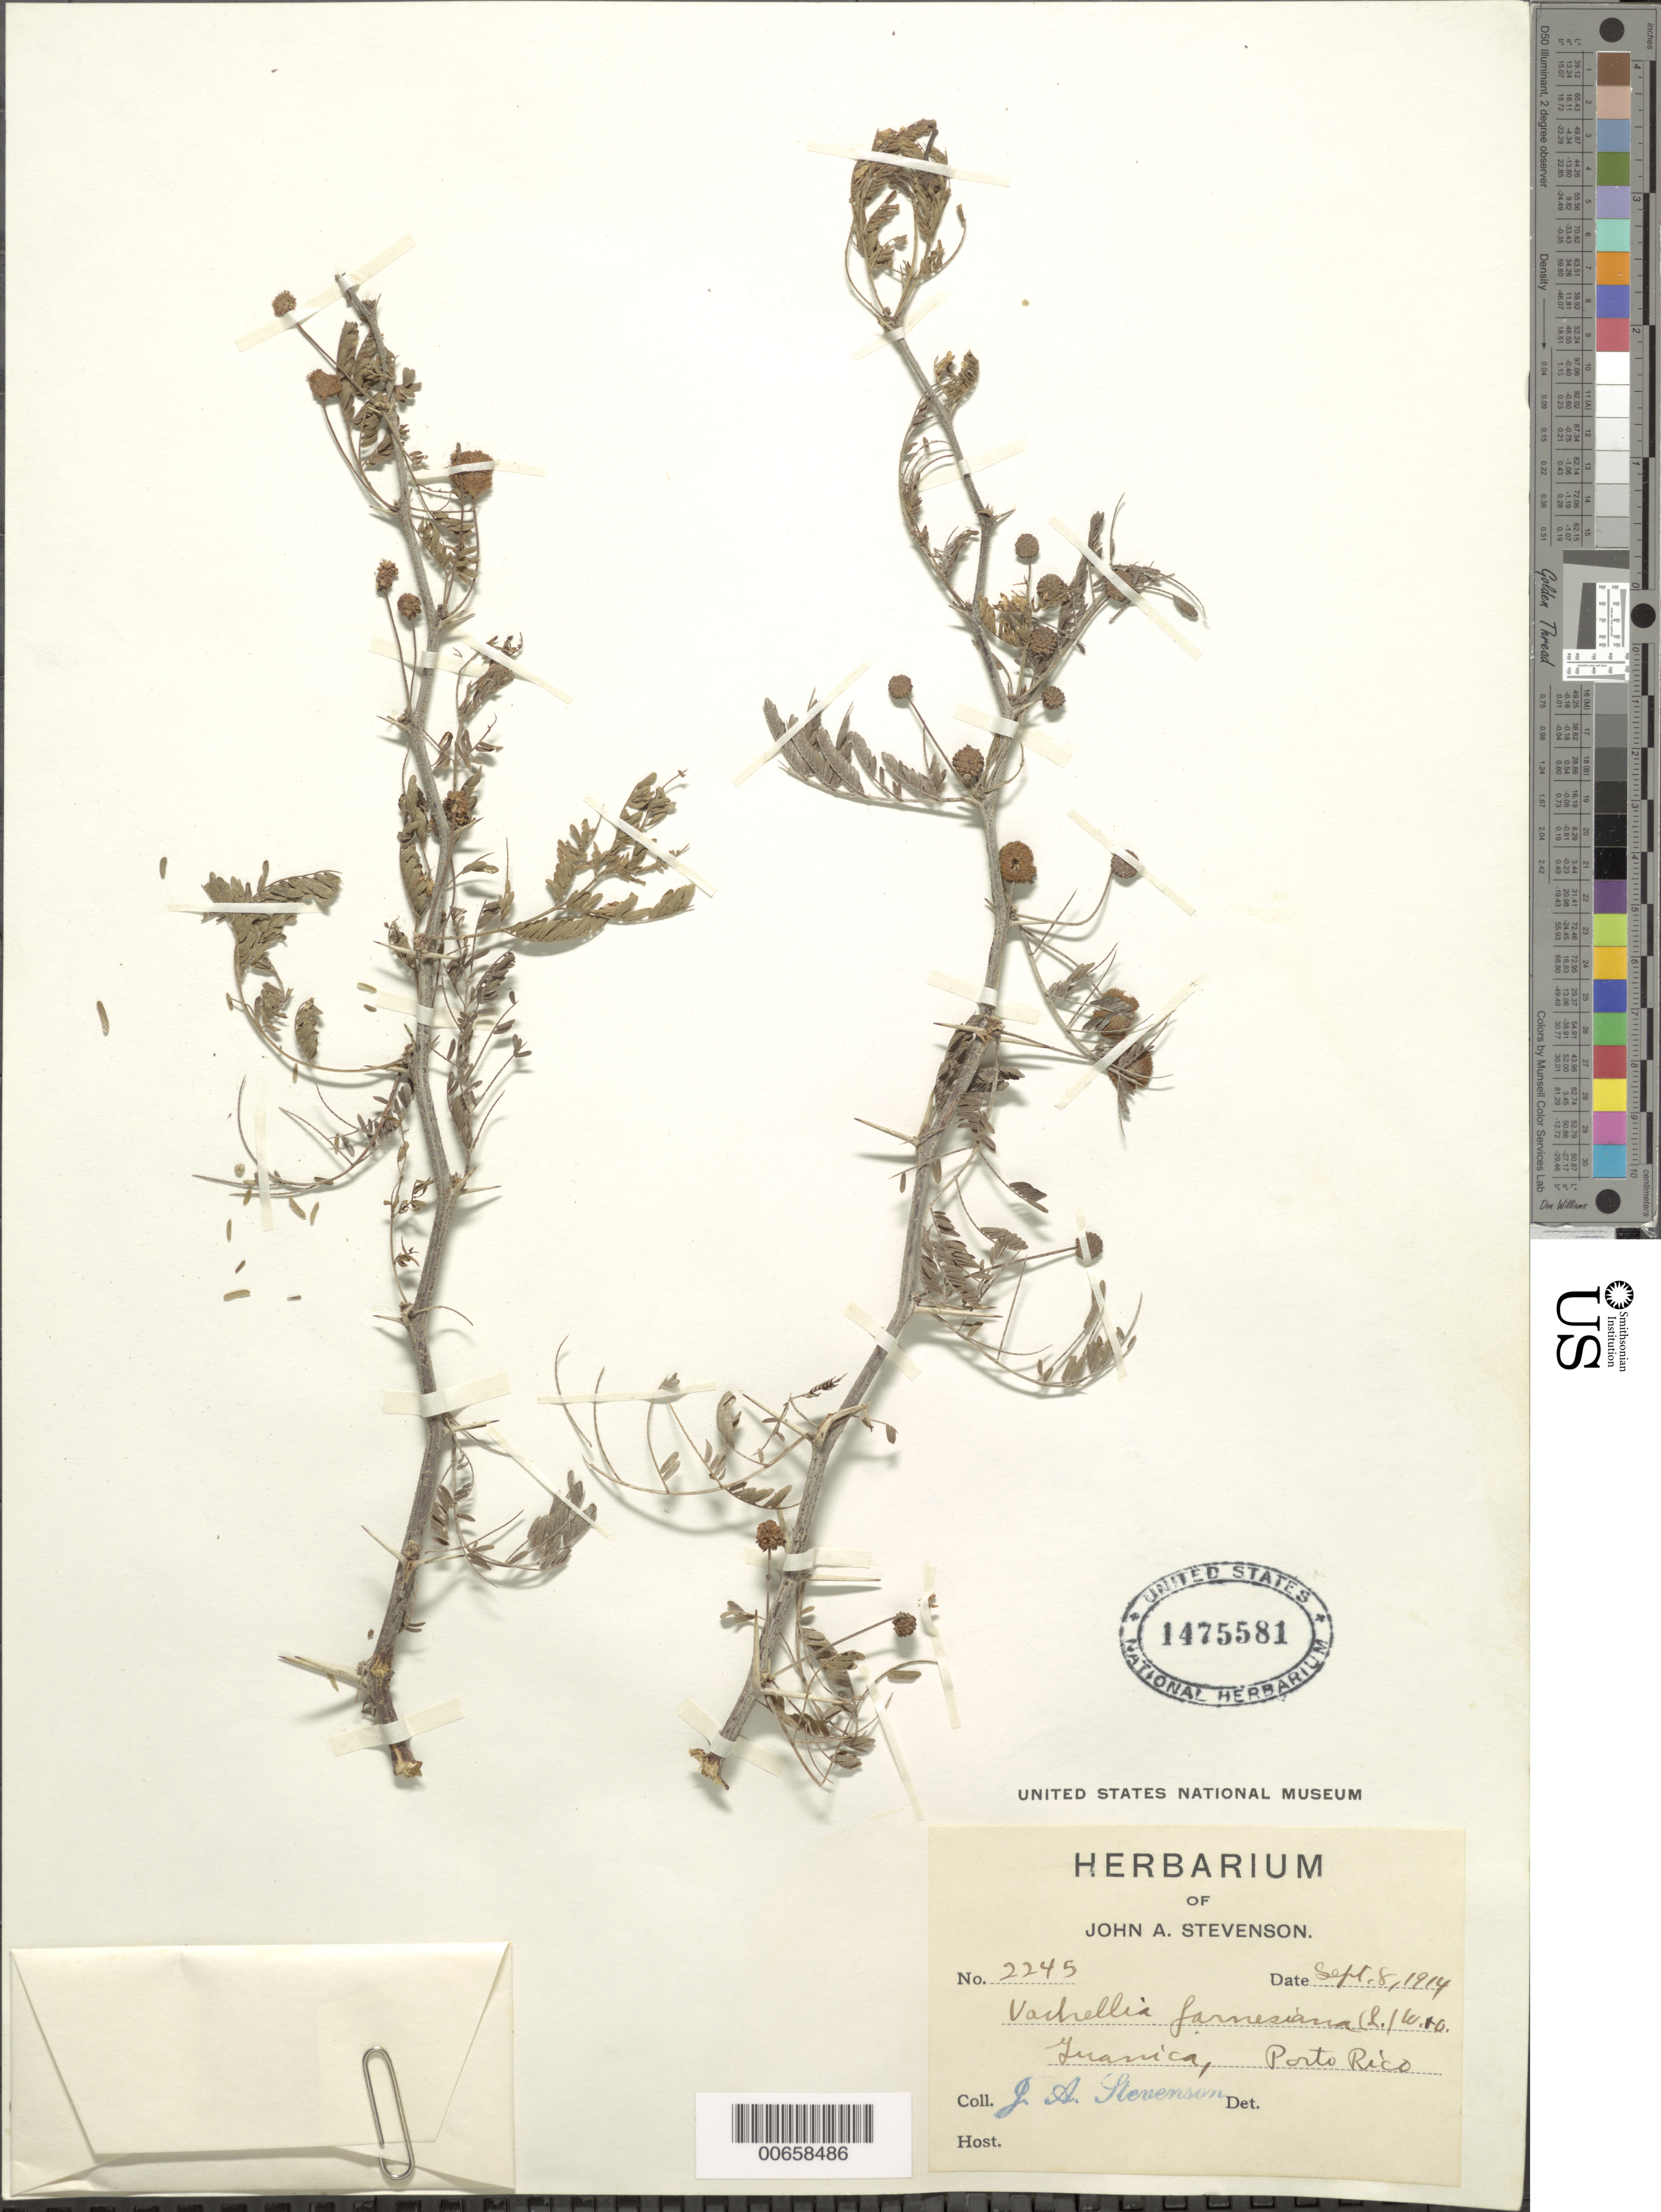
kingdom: Plantae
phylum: Tracheophyta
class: Magnoliopsida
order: Fabales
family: Fabaceae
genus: Vachellia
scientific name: Vachellia farnesiana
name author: (L.) Wight & Arn.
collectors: J. Stevenson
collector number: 2245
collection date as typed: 08 Sep 1914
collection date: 1914-09-08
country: Puerto Rico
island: Greater Antilles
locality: Guanica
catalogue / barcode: US 1475581